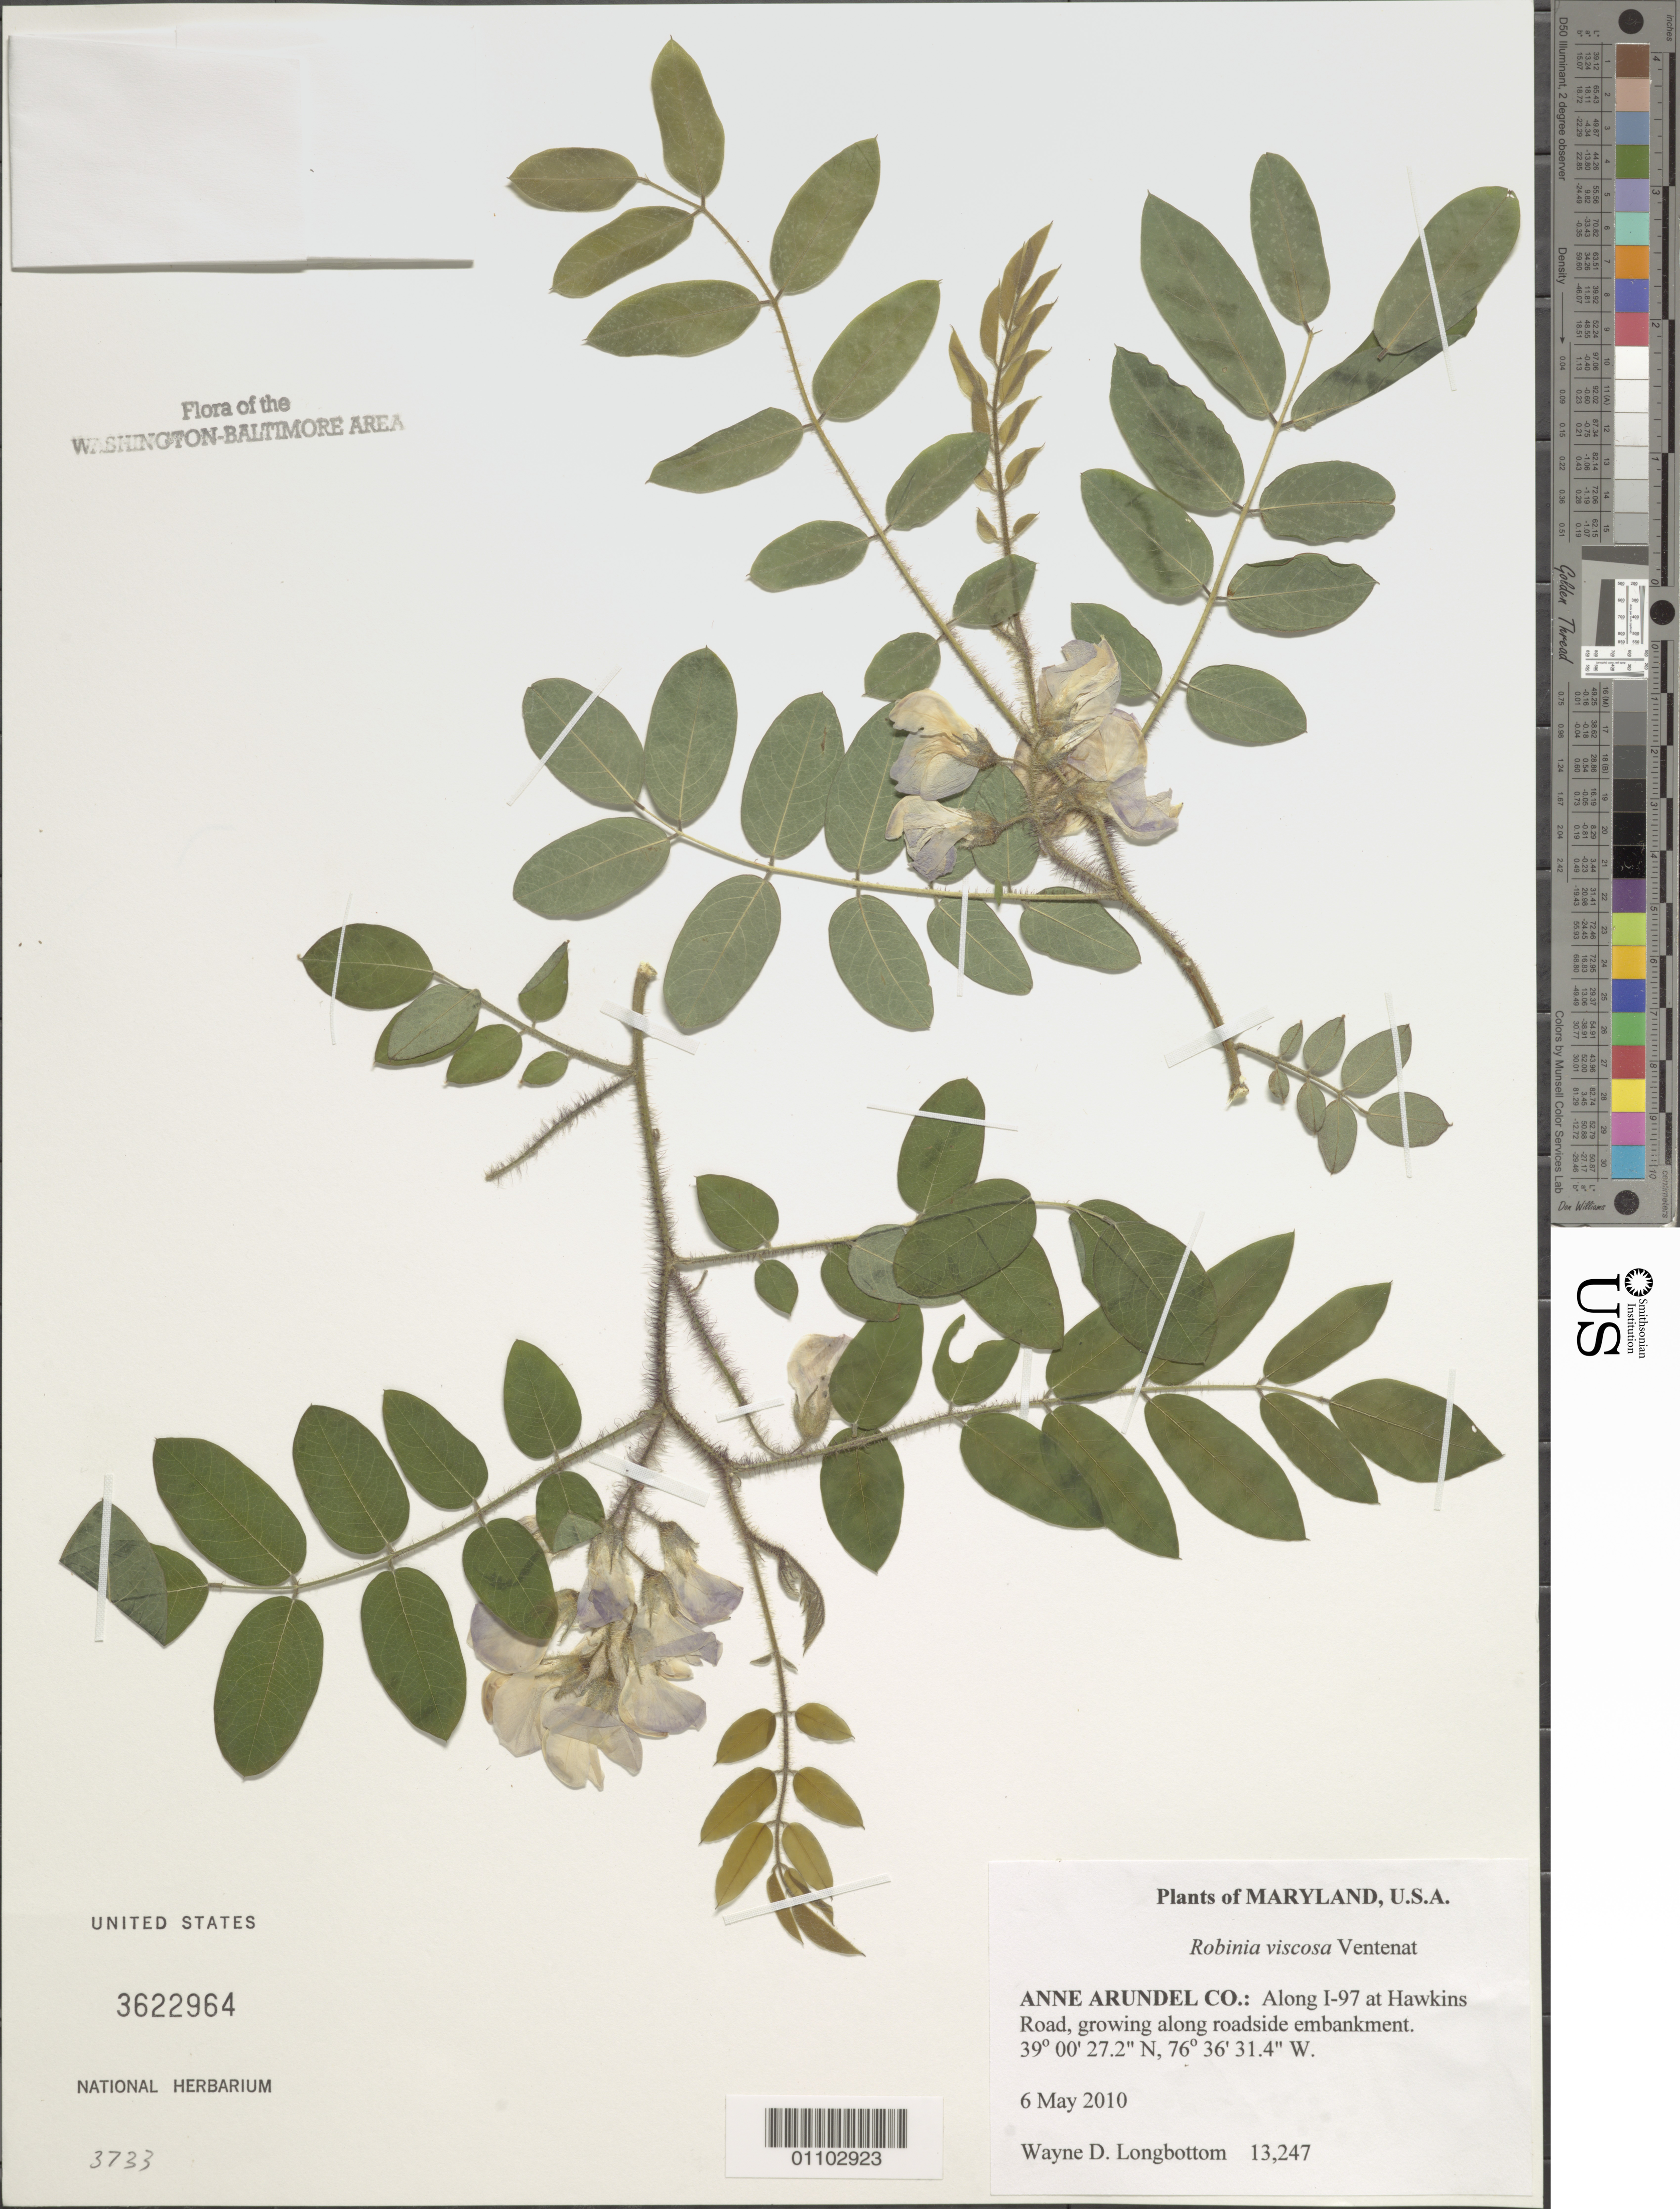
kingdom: Plantae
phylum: Tracheophyta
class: Magnoliopsida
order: Fabales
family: Fabaceae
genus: Robinia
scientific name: Robinia viscosa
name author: Vent.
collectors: W. D. Longbottom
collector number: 13247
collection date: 2010-05-06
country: United States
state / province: Maryland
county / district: Anne Arundel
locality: Along I-97 at Hawkins Road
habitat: Growing along roadside embankment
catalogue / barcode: US 3622964